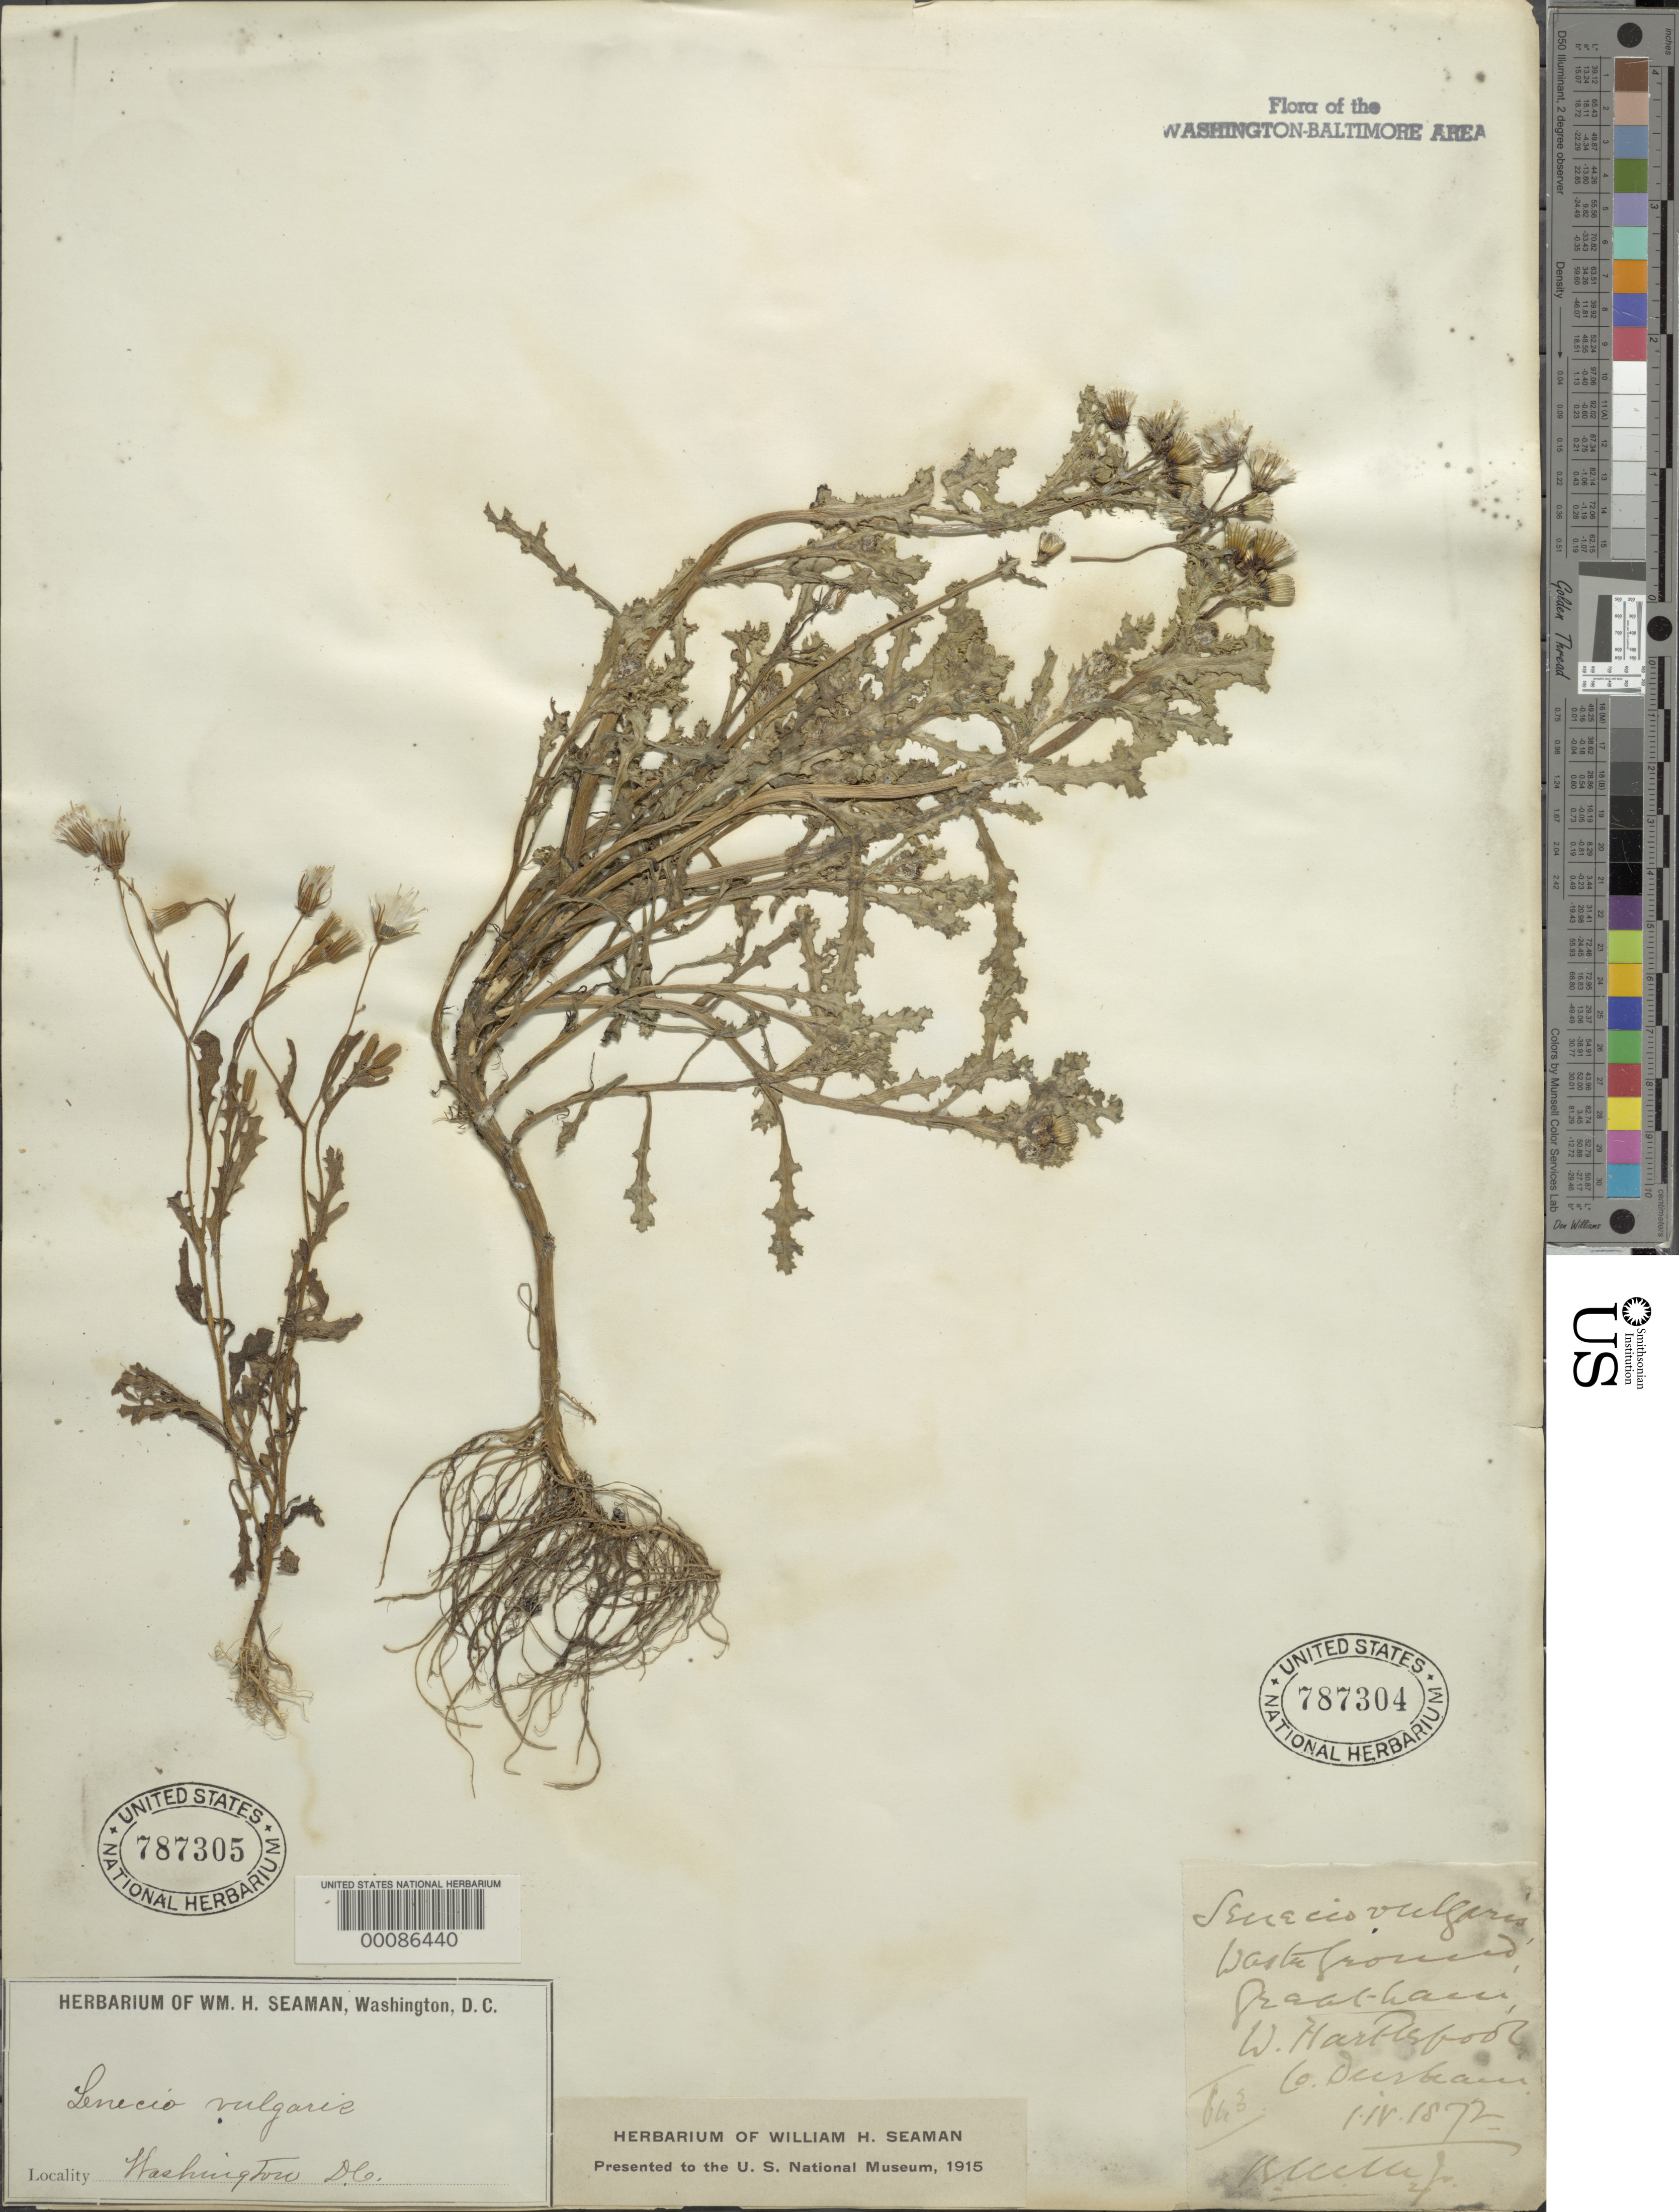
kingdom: Plantae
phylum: Tracheophyta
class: Magnoliopsida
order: Asterales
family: Asteraceae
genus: Senecio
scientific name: Senecio vulgaris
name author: L.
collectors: W. Seaman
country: United States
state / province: District of Columbia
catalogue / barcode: US 787305